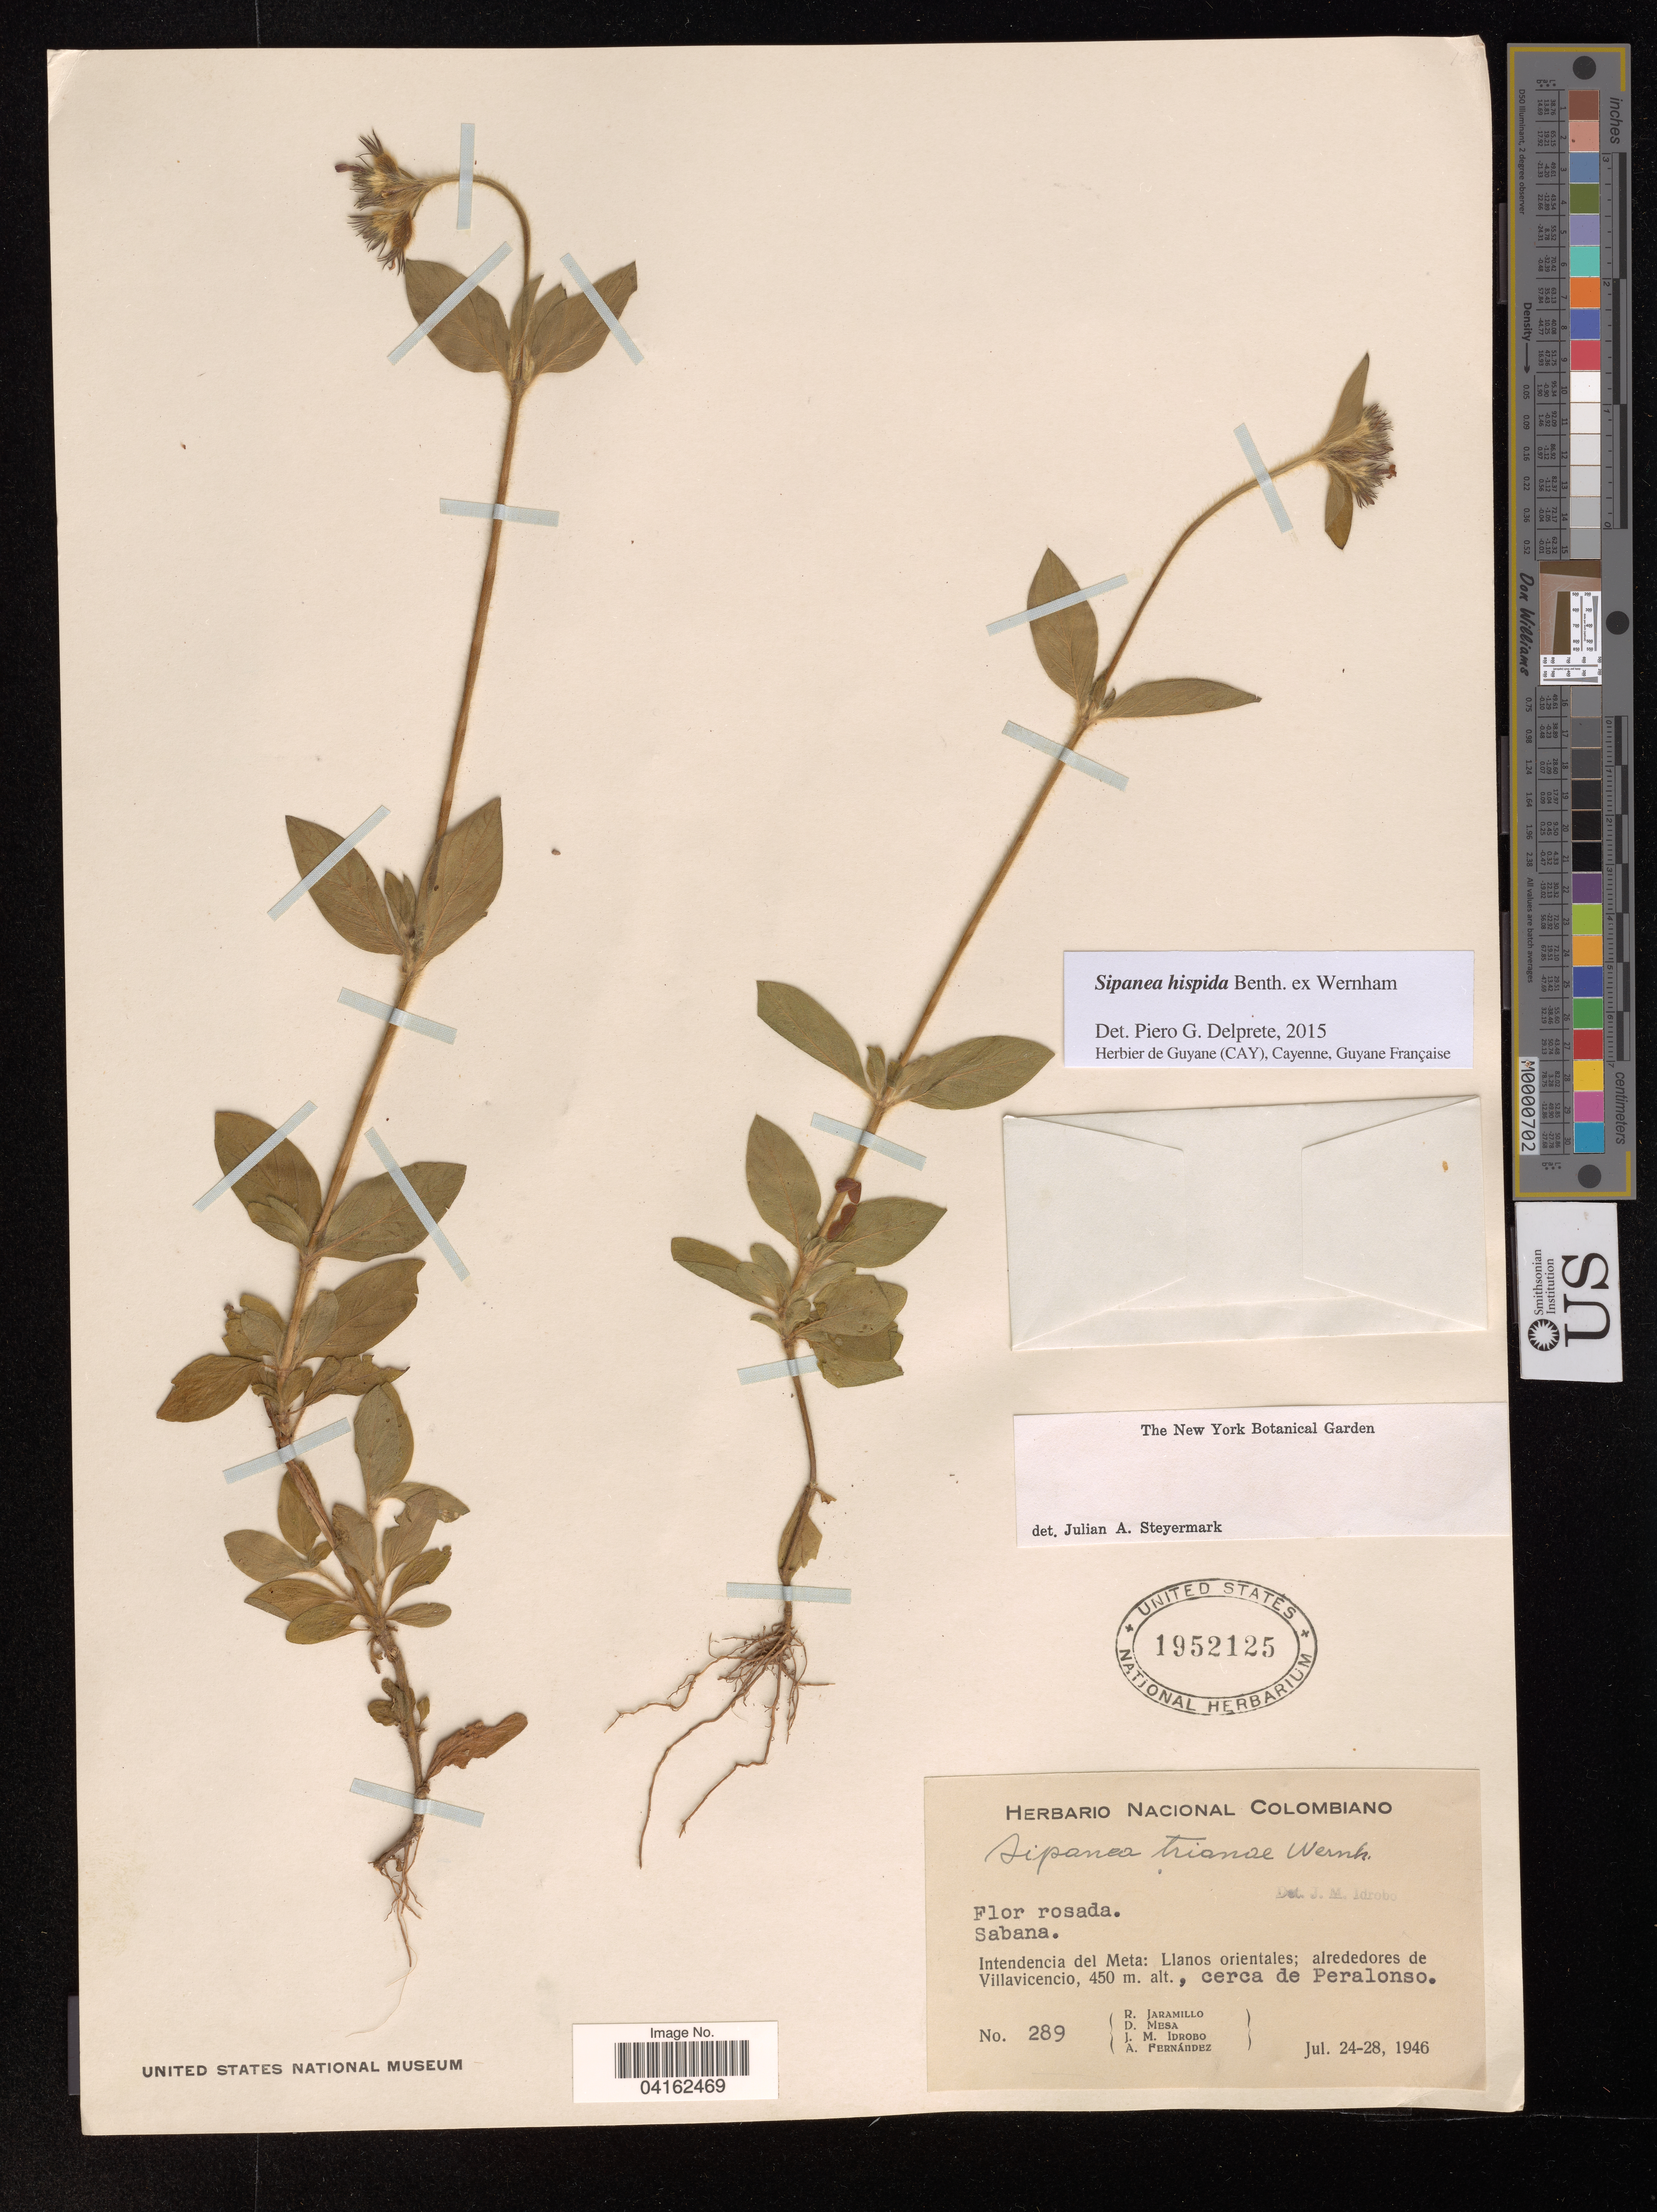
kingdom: Plantae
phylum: Tracheophyta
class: Magnoliopsida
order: Gentianales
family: Rubiaceae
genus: Sipanea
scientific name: Sipanea hispida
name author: Benth. ex Wernham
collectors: R. Jaramillo, J. Idrobo & A. Fernández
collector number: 289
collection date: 1946-07-24/1946-07-28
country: Colombia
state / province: Meta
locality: Llanos orientales; alrededores de Villavicencio., cerca de Peralonso.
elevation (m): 450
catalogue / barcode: US 1952125